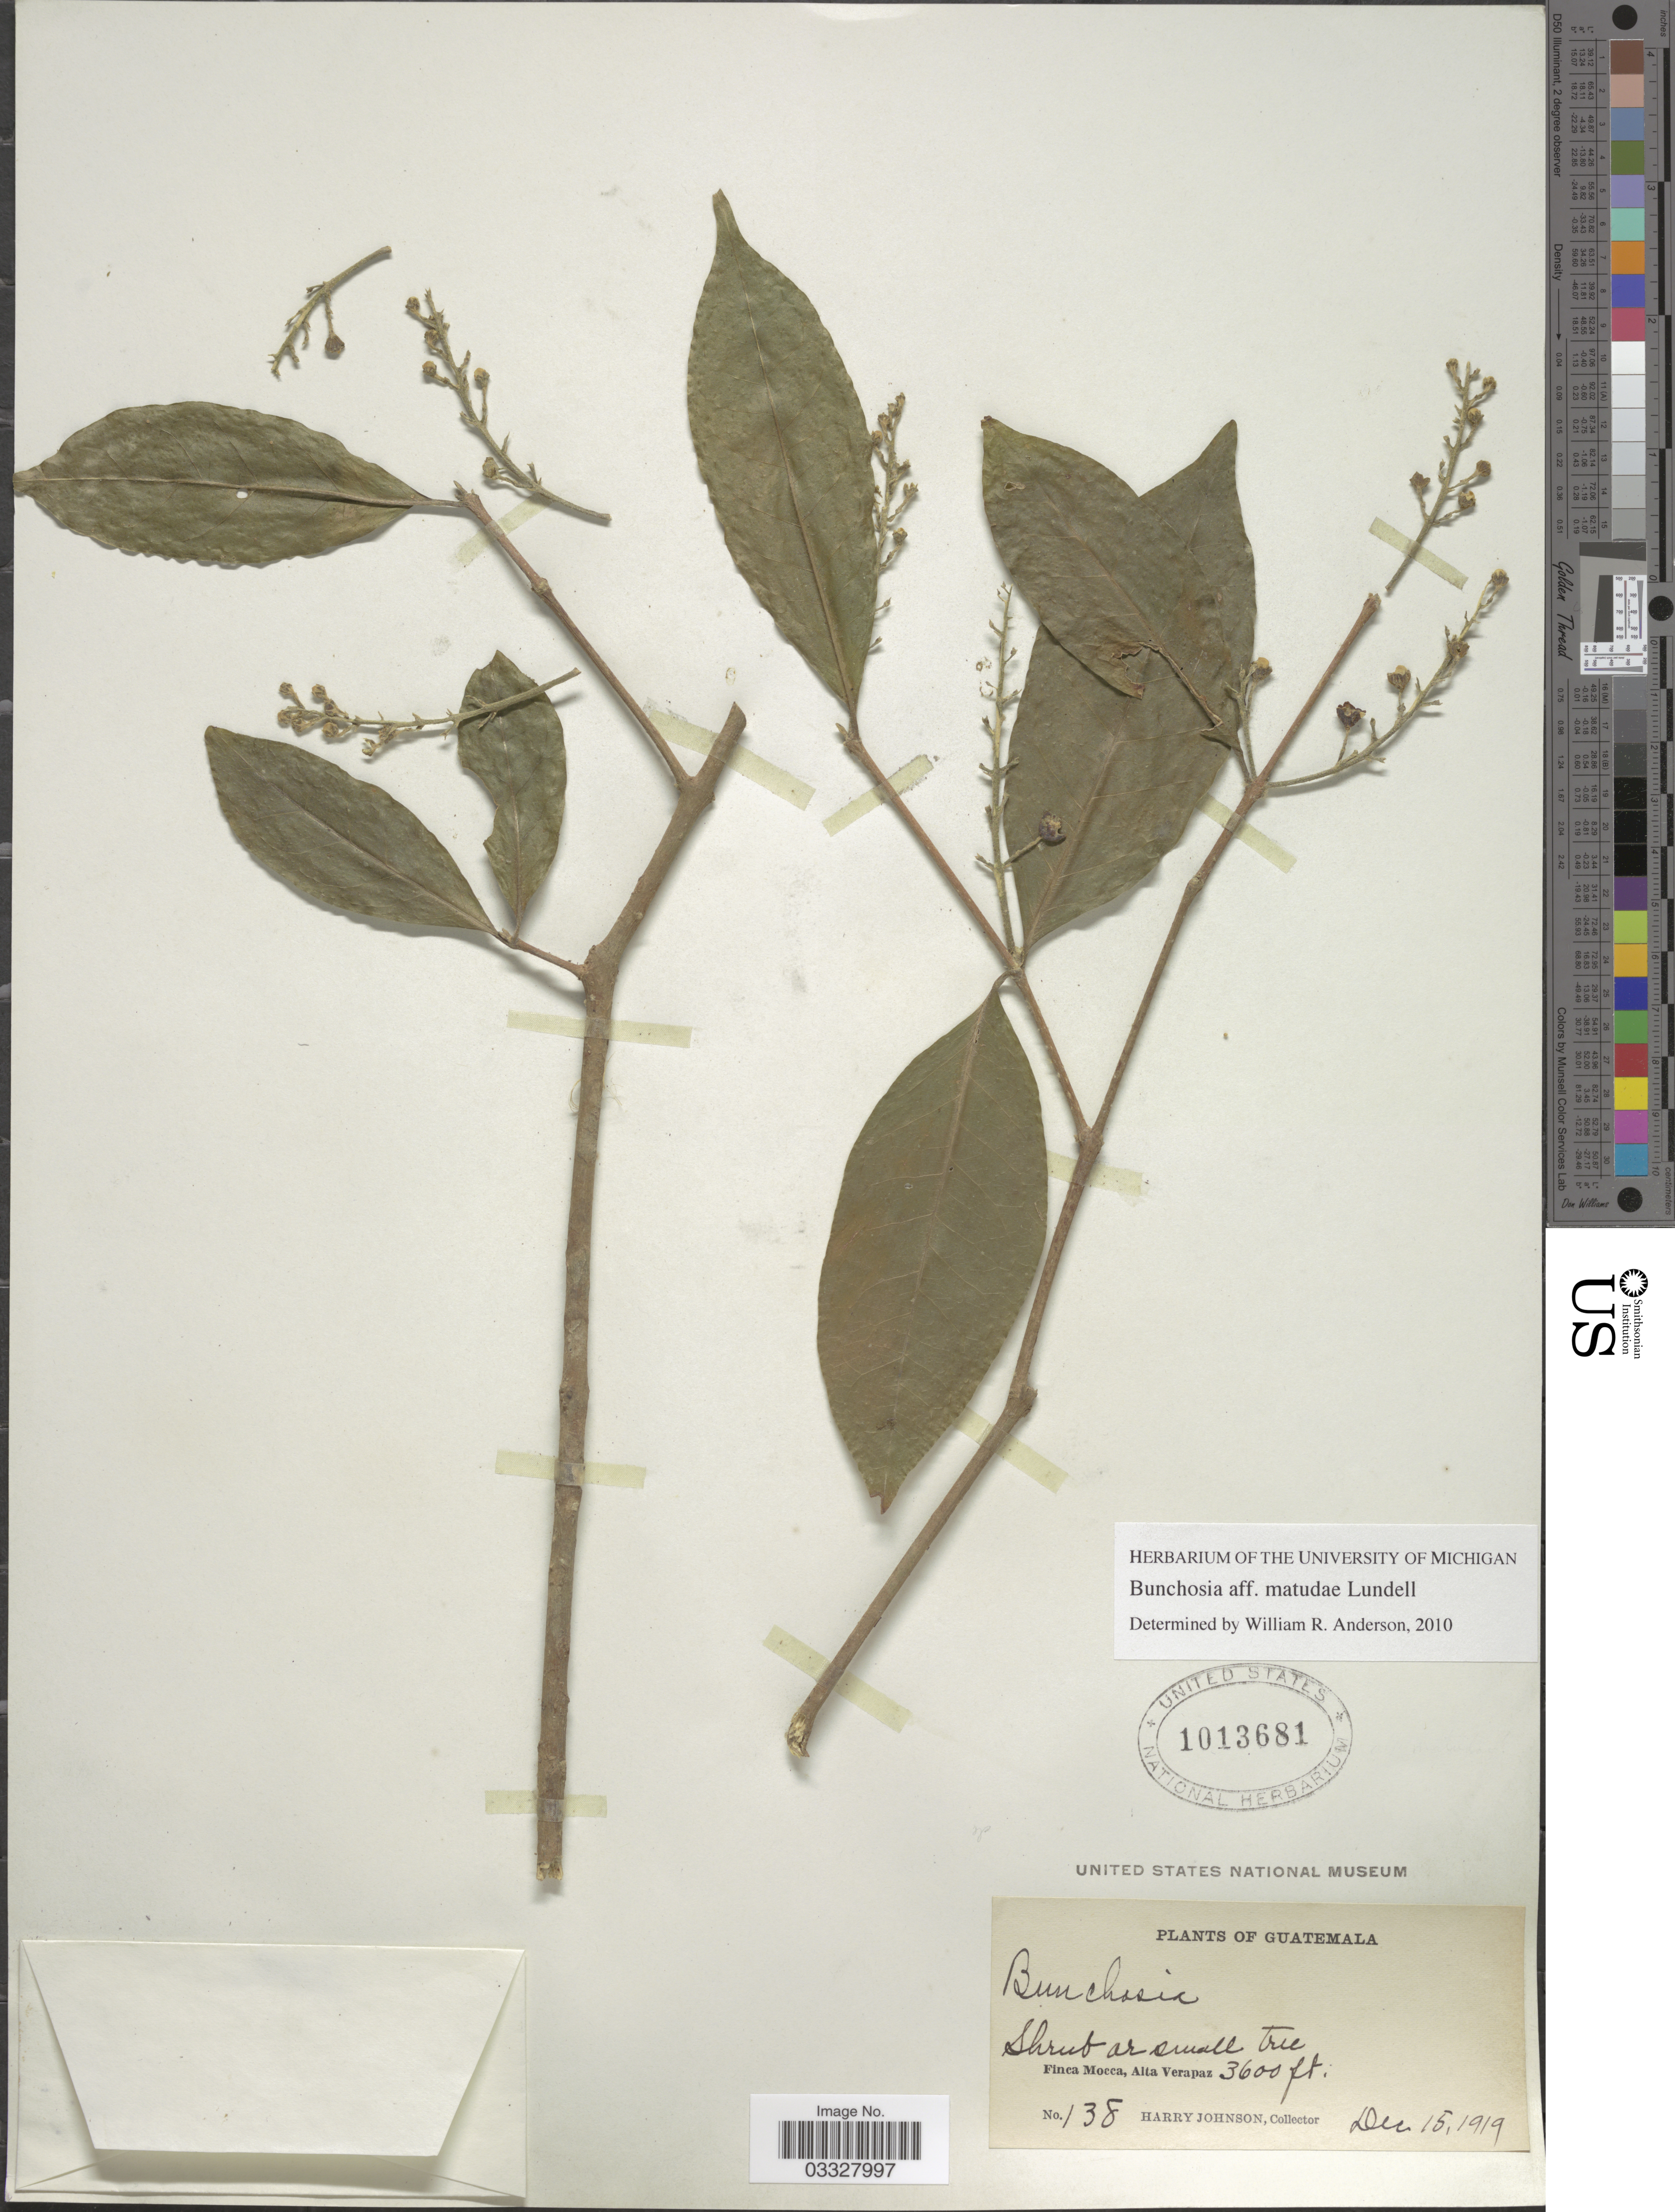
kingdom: Plantae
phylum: Tracheophyta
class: Magnoliopsida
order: Malpighiales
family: Malpighiaceae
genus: Bunchosia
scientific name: Bunchosia matudae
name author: Lundell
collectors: H. Johnson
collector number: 138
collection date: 1919-12-15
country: Guatemala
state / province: Alta Verapaz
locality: Finca Mocca.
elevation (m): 1097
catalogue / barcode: US 1013681